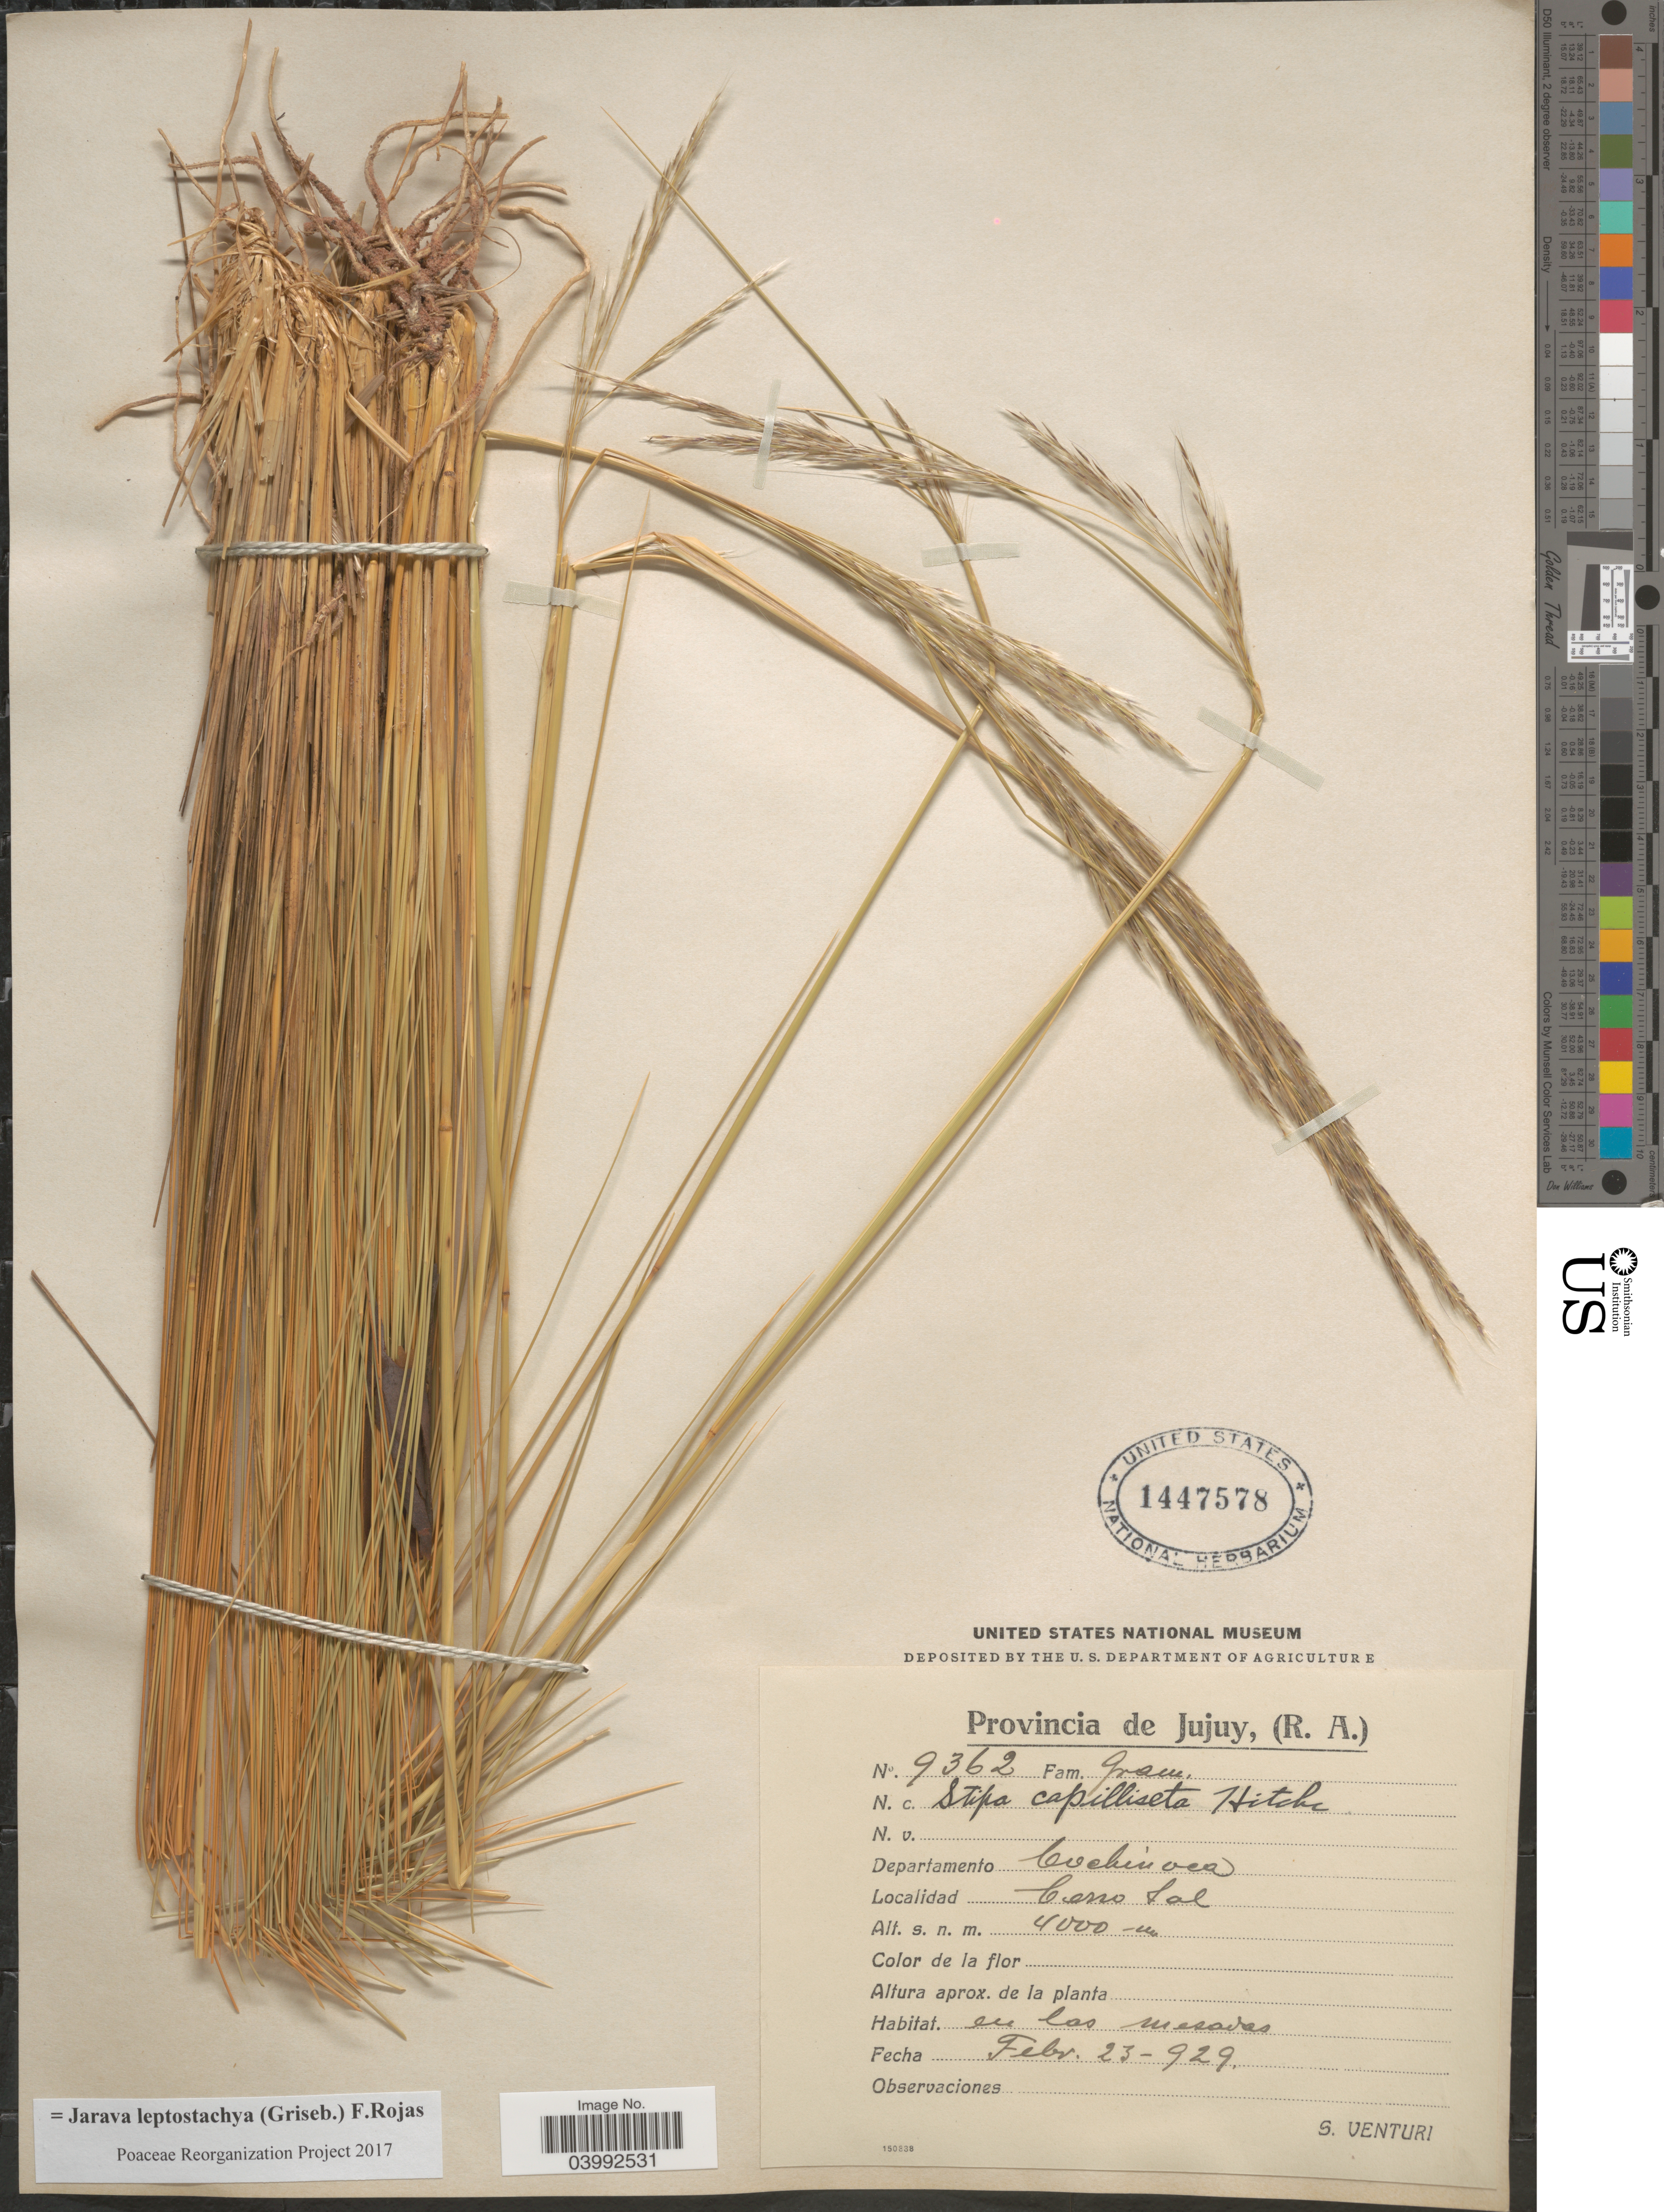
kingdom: Plantae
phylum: Tracheophyta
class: Liliopsida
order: Poales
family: Poaceae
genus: Jarava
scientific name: Jarava leptostachya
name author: (Griseb.) F. Rojas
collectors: S. Venturi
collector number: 9362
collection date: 1929-02-23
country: Argentina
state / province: Jujuy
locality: Departamento Cochinoca. Cerro Sal.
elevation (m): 4000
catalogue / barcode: US 1447578